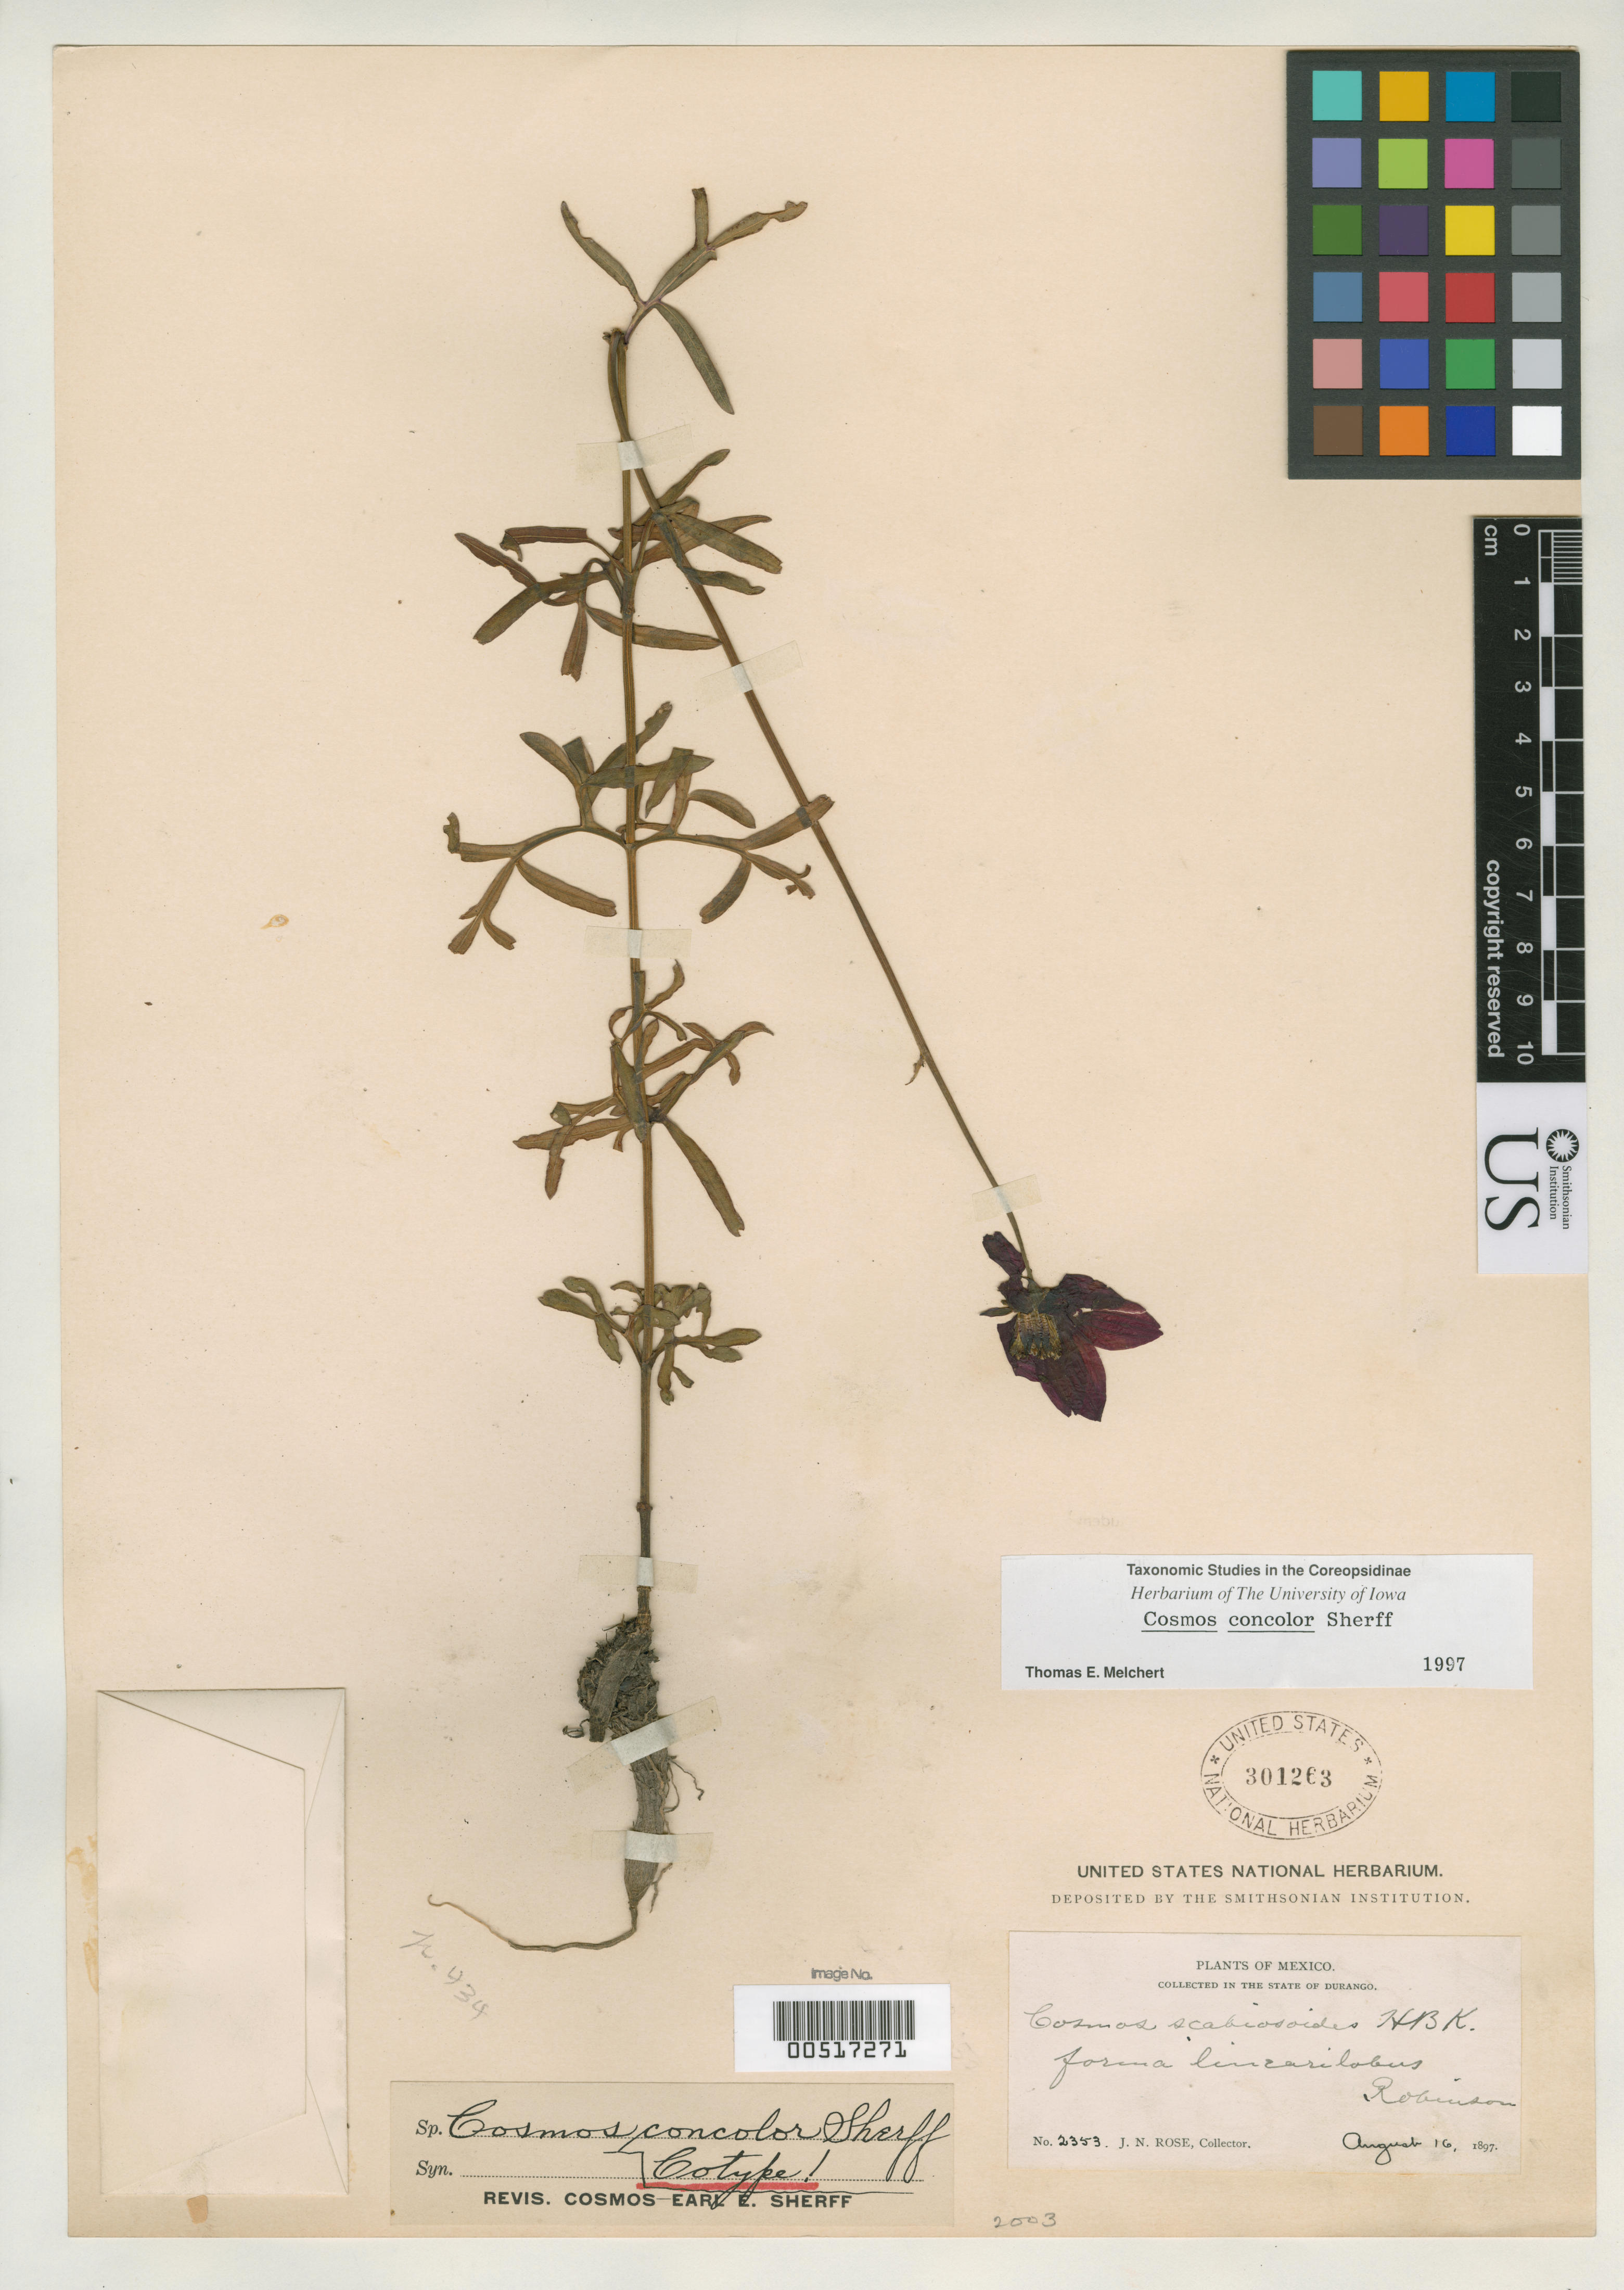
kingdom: Plantae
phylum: Tracheophyta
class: Magnoliopsida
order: Asterales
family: Asteraceae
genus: Cosmos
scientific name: Cosmos concolor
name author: Sherff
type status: Isotype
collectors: J. N. Rose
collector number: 2353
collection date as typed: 16 Aug 1897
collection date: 1897-08-16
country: Mexico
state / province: Durango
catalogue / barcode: US 301263